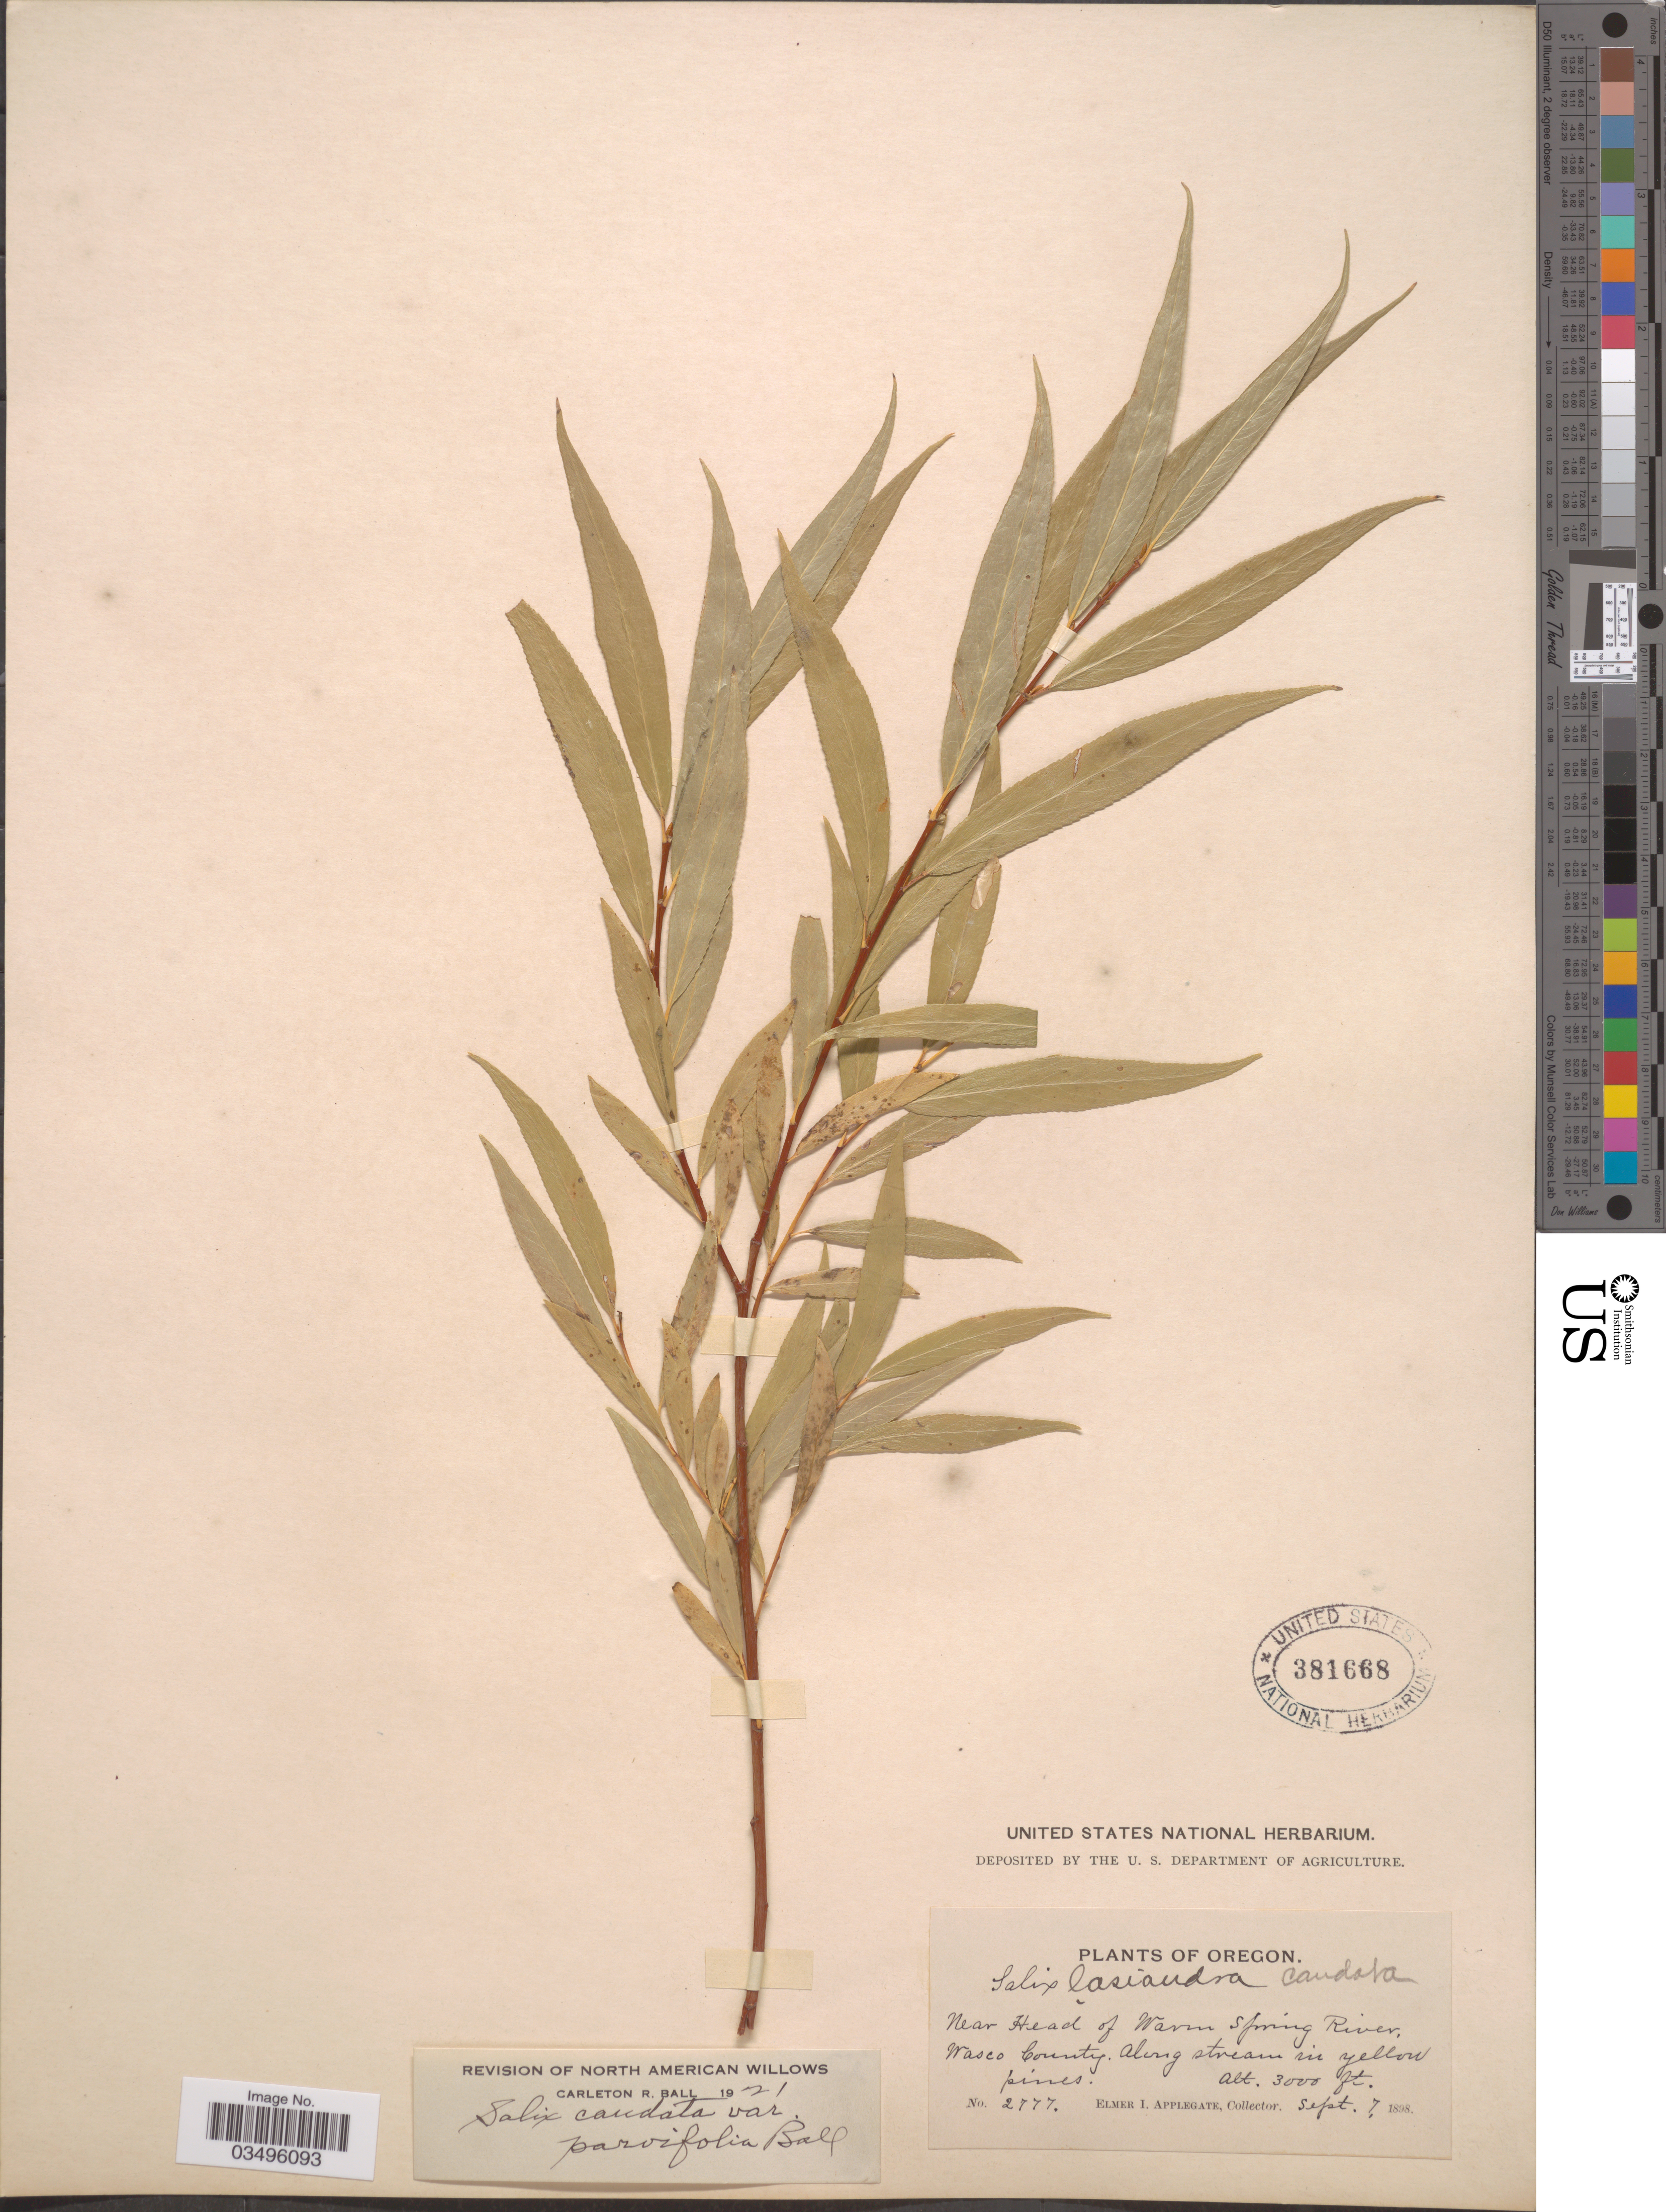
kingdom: Plantae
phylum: Tracheophyta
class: Magnoliopsida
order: Malpighiales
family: Salicaceae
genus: Salix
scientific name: Salix caudata var. parvifolia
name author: C.R. Ball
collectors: E. I. Applegate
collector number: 2777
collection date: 1898-09-07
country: United States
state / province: Oregon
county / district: Wasco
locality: Near Head of Warm Spring River, Wasco County.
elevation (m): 914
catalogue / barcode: US 381668